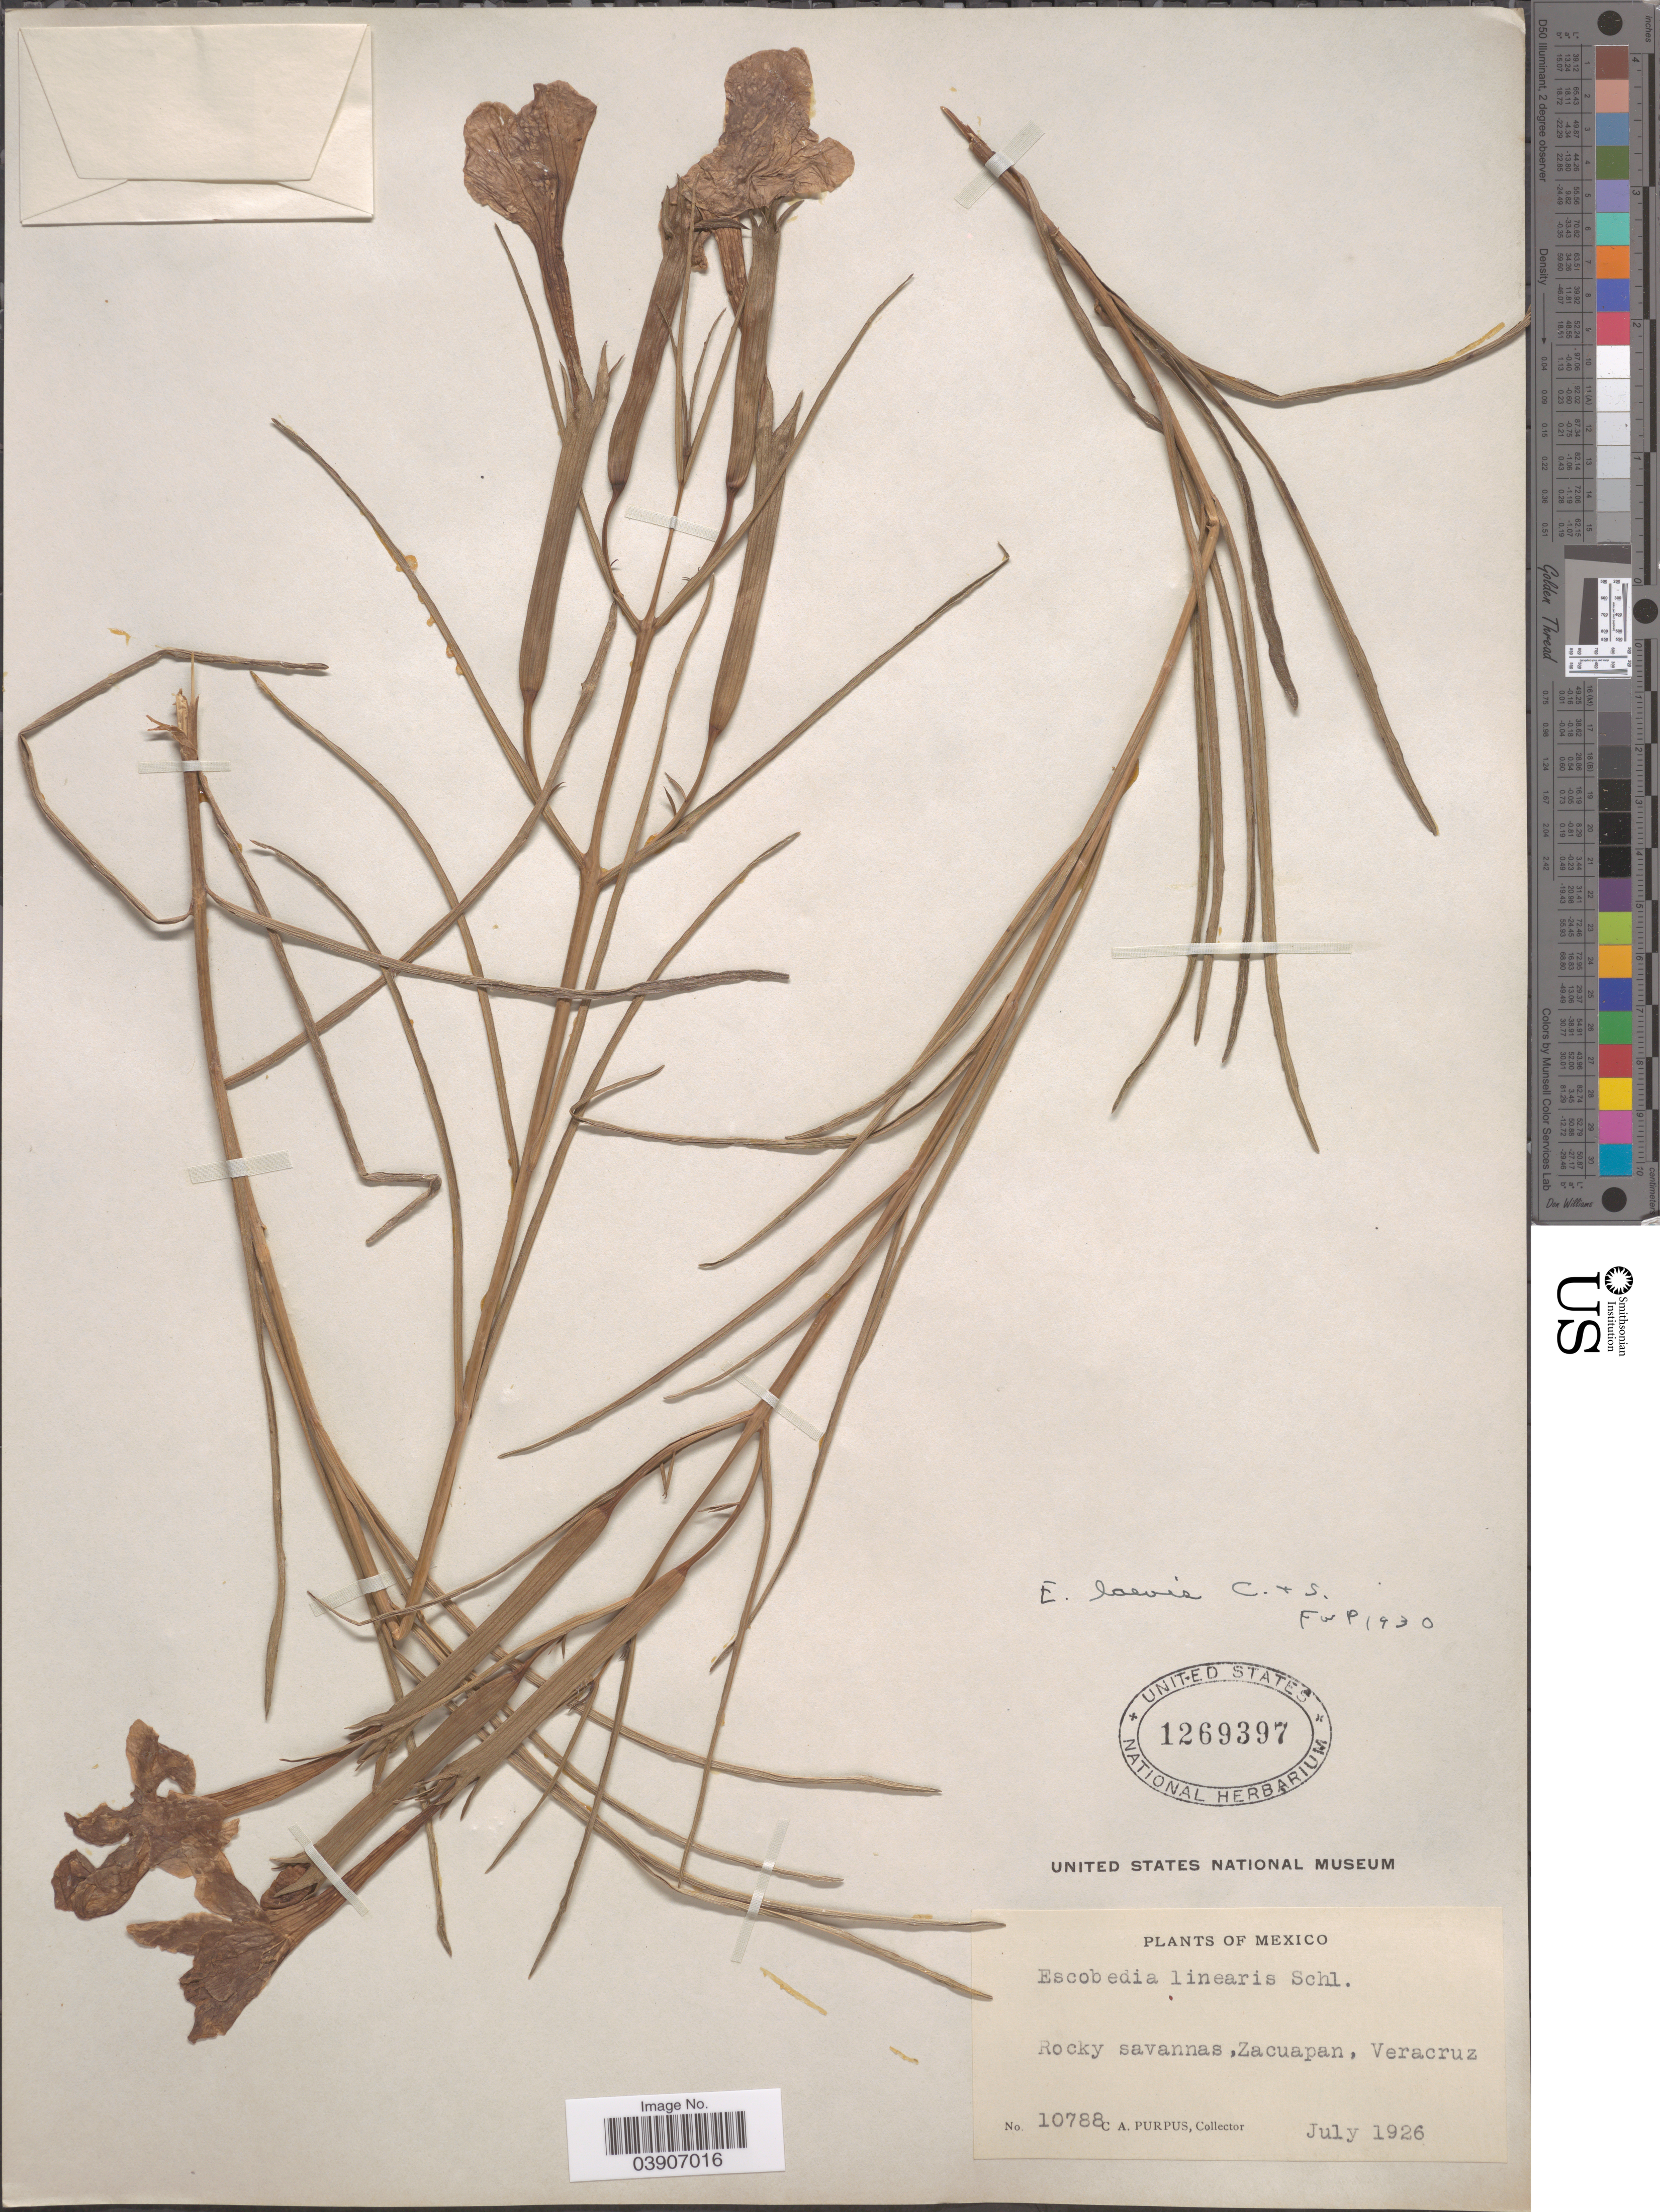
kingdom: Plantae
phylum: Tracheophyta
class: Magnoliopsida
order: Lamiales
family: Orobanchaceae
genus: Escobedia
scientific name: Escobedia laevis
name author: Schltdl. & Cham.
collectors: C. A. Purpus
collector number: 10788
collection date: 1926-07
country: Mexico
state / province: Veracruz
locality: Rocky savannas, Zacuapan, Veracruz.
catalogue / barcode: US 1269397